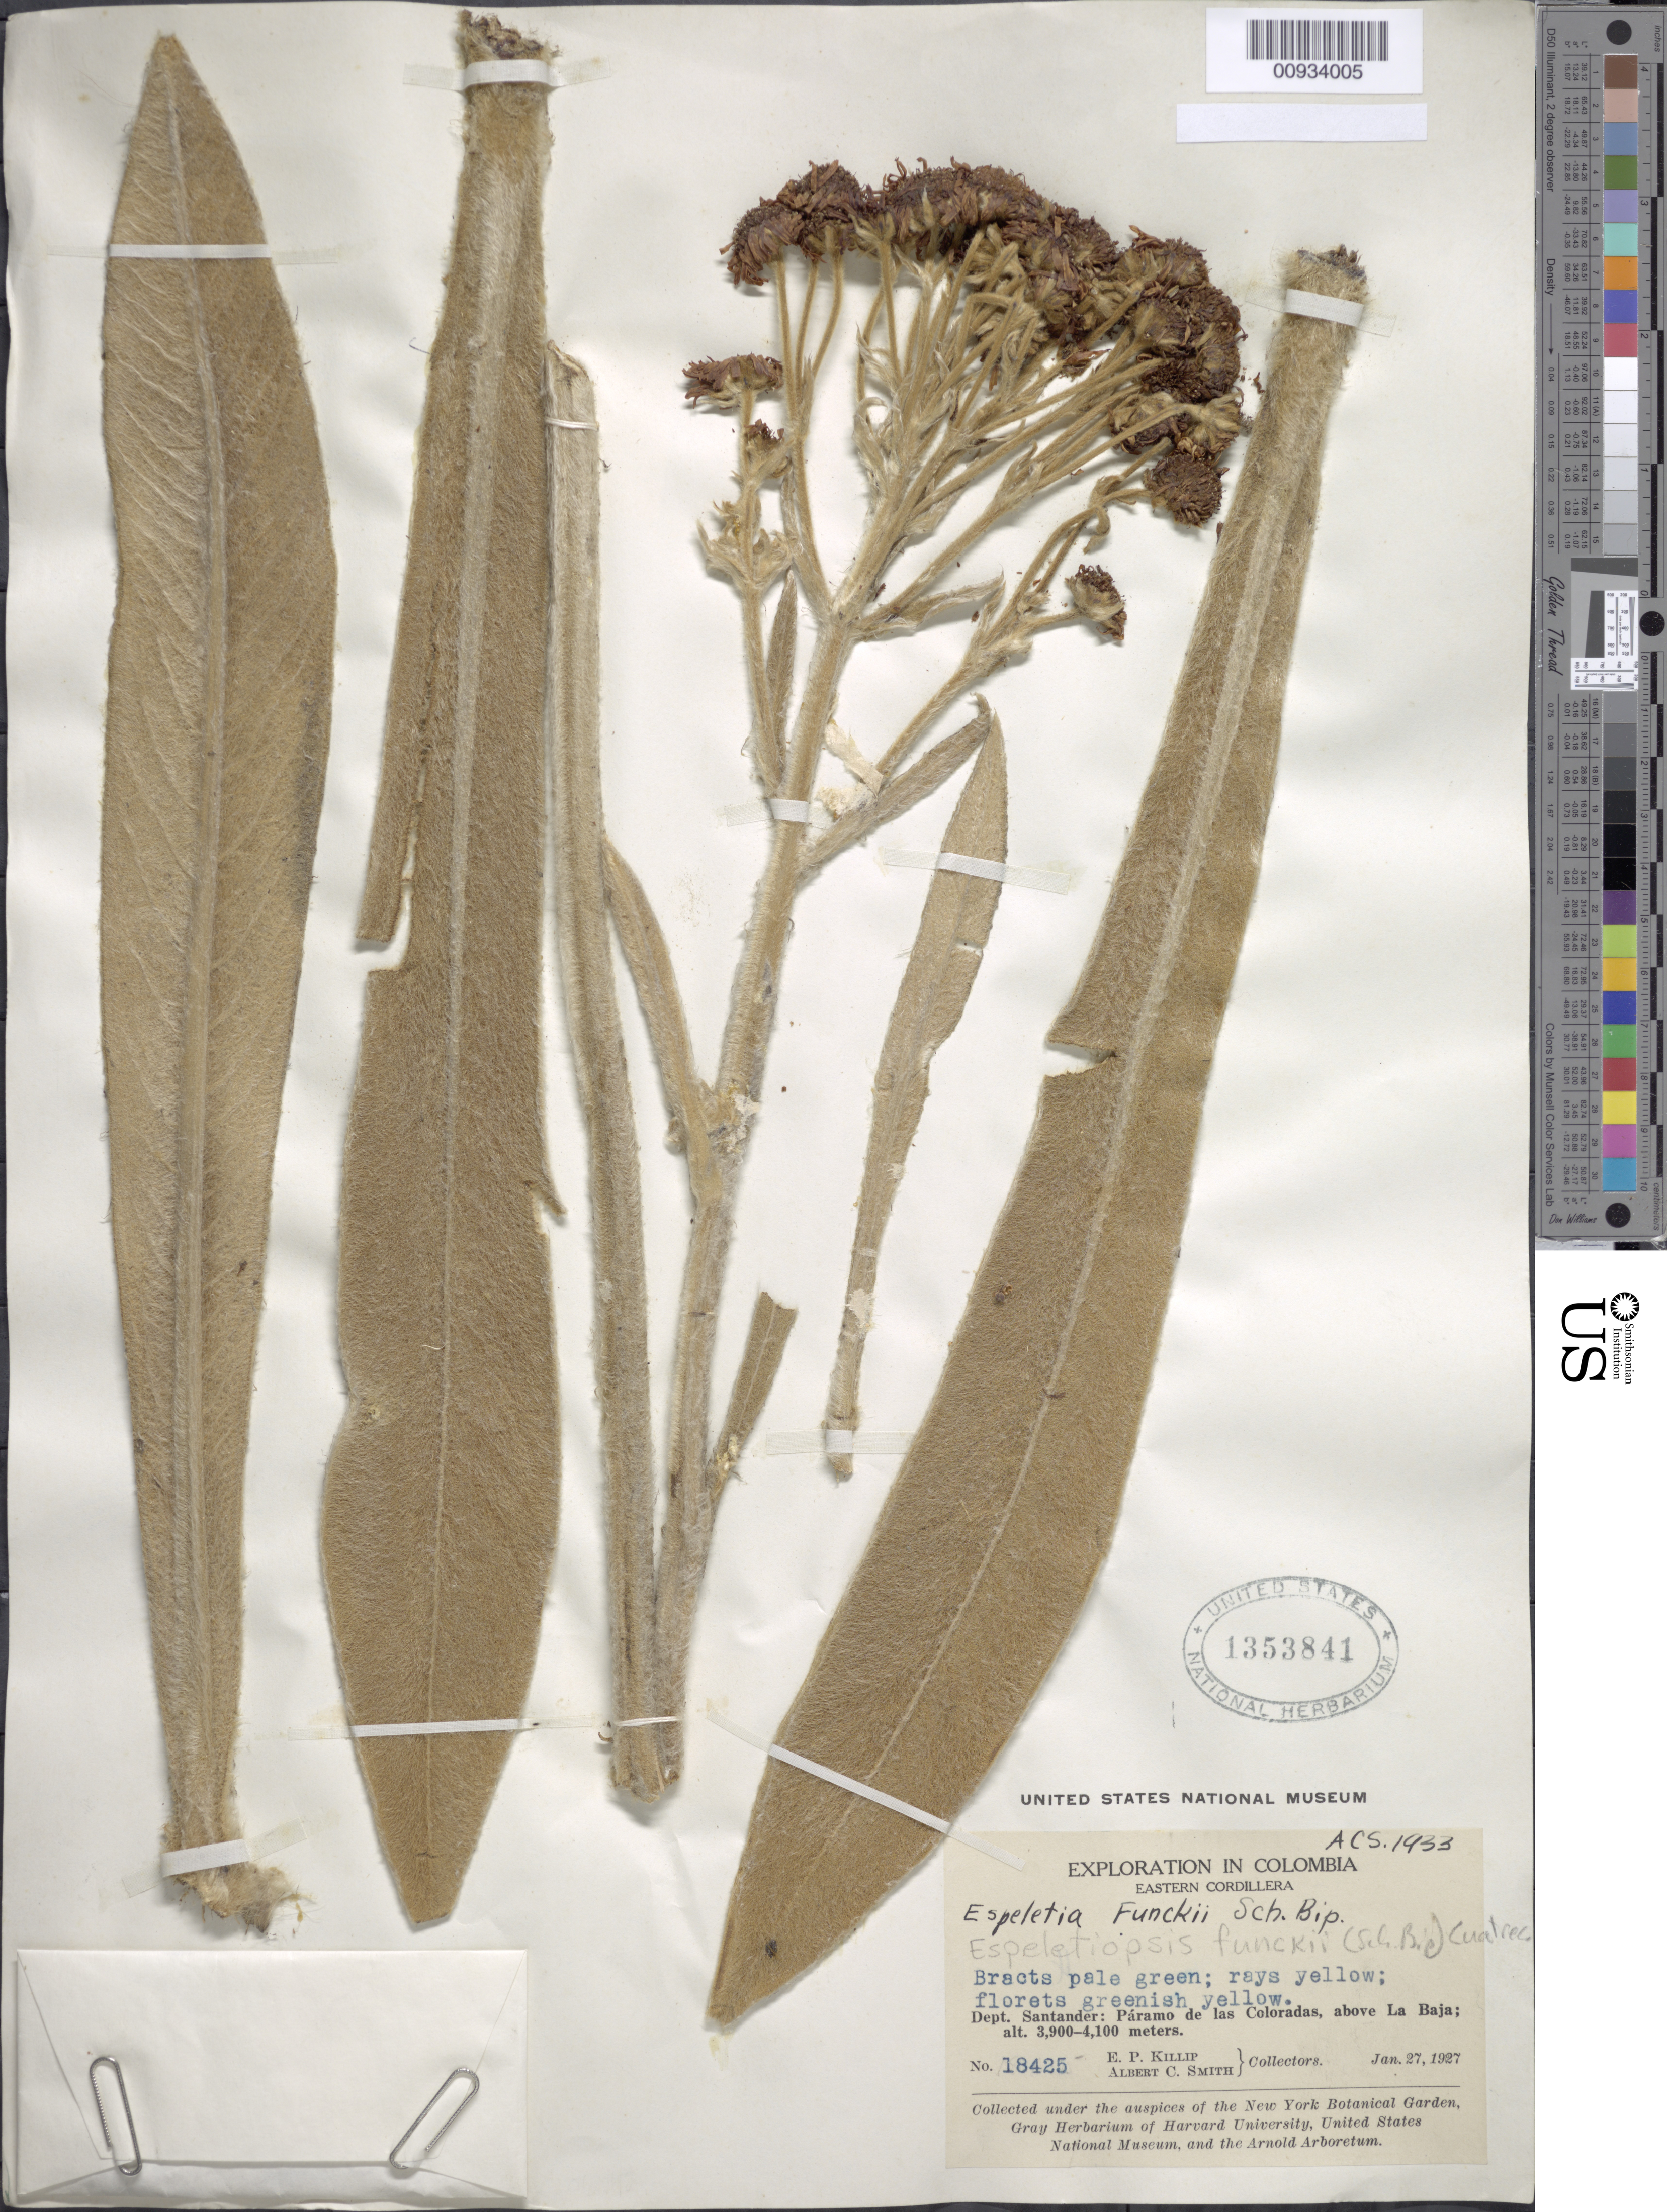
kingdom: Plantae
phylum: Tracheophyta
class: Magnoliopsida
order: Asterales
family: Asteraceae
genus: Espeletiopsis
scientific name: Espeletiopsis funckii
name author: (Sch. Bip. ex Wedd.) Cuatrec.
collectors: E. P. Killip & A. C. Smith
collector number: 18425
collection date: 1927-01-27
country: Colombia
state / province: Santander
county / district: Paramo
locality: Páramo de Las Coloradas. Above La Baja.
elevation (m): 3900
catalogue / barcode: US 1353841